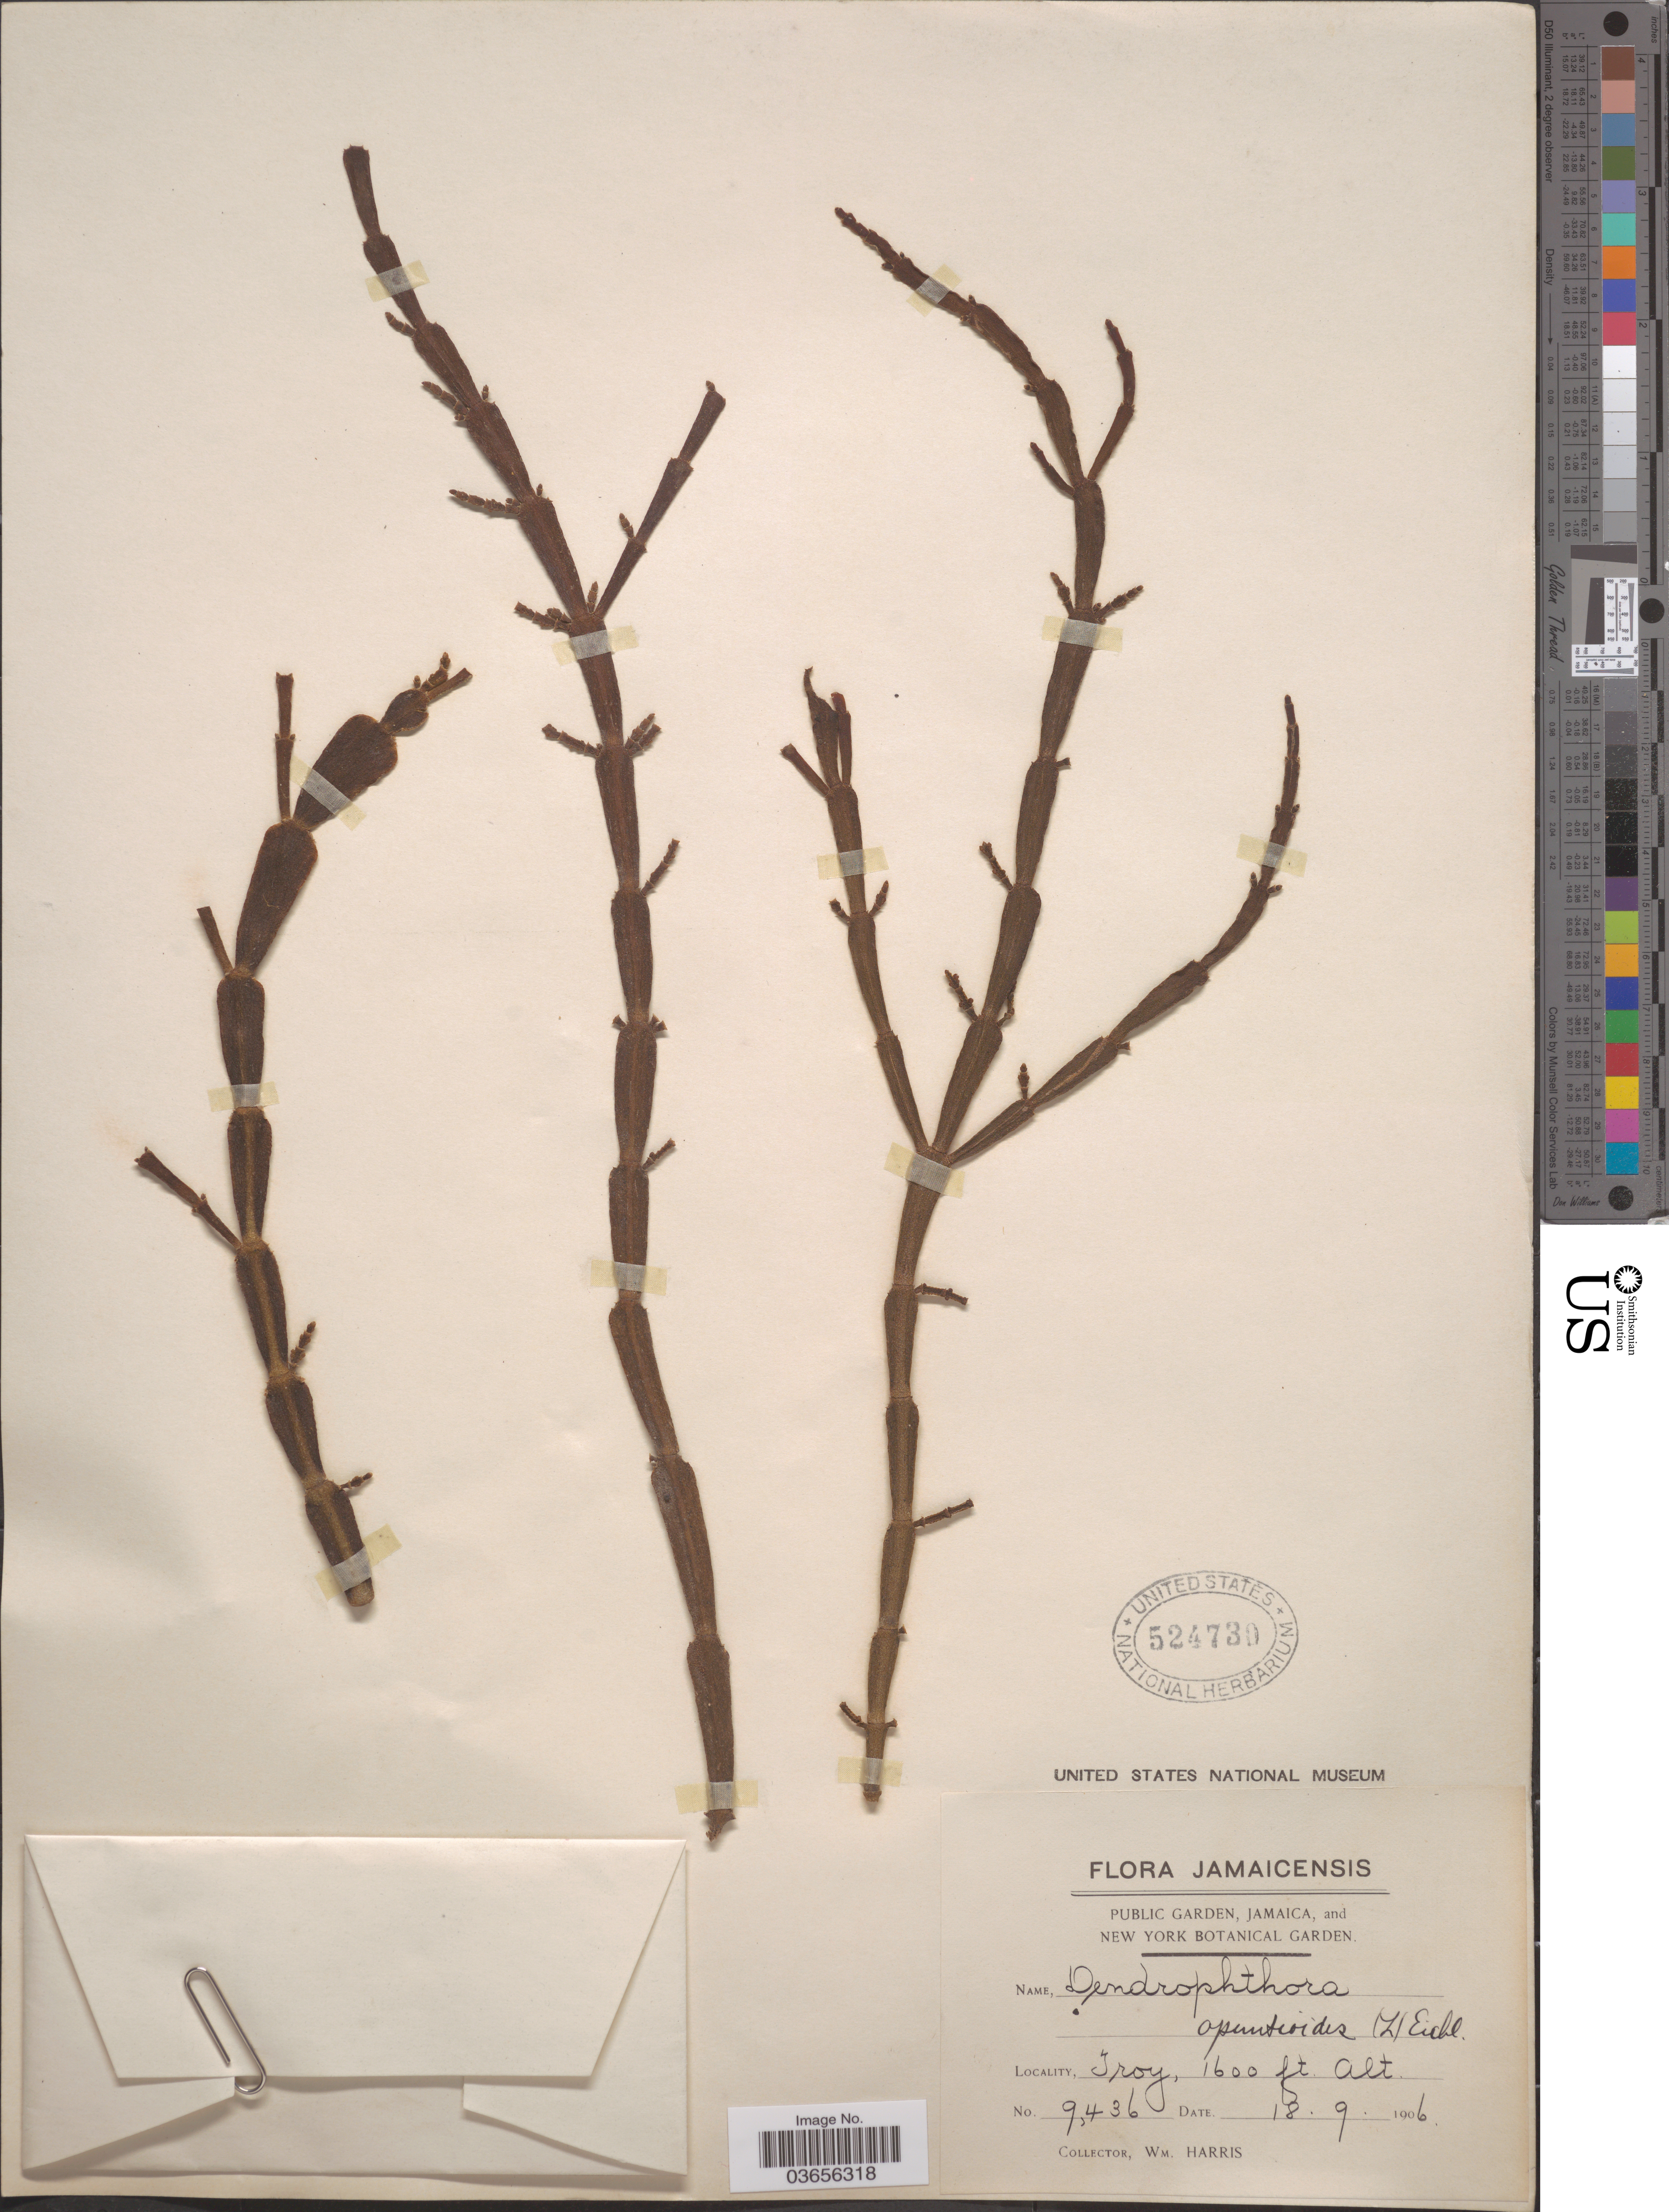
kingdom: Plantae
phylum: Tracheophyta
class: Magnoliopsida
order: Santalales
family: Viscaceae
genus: Dendrophthora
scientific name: Dendrophthora opuntioides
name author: (L.) Eichler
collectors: W. H. Harris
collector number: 9436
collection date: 1906-09-18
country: Jamaica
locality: Troy.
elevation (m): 488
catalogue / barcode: US 524730